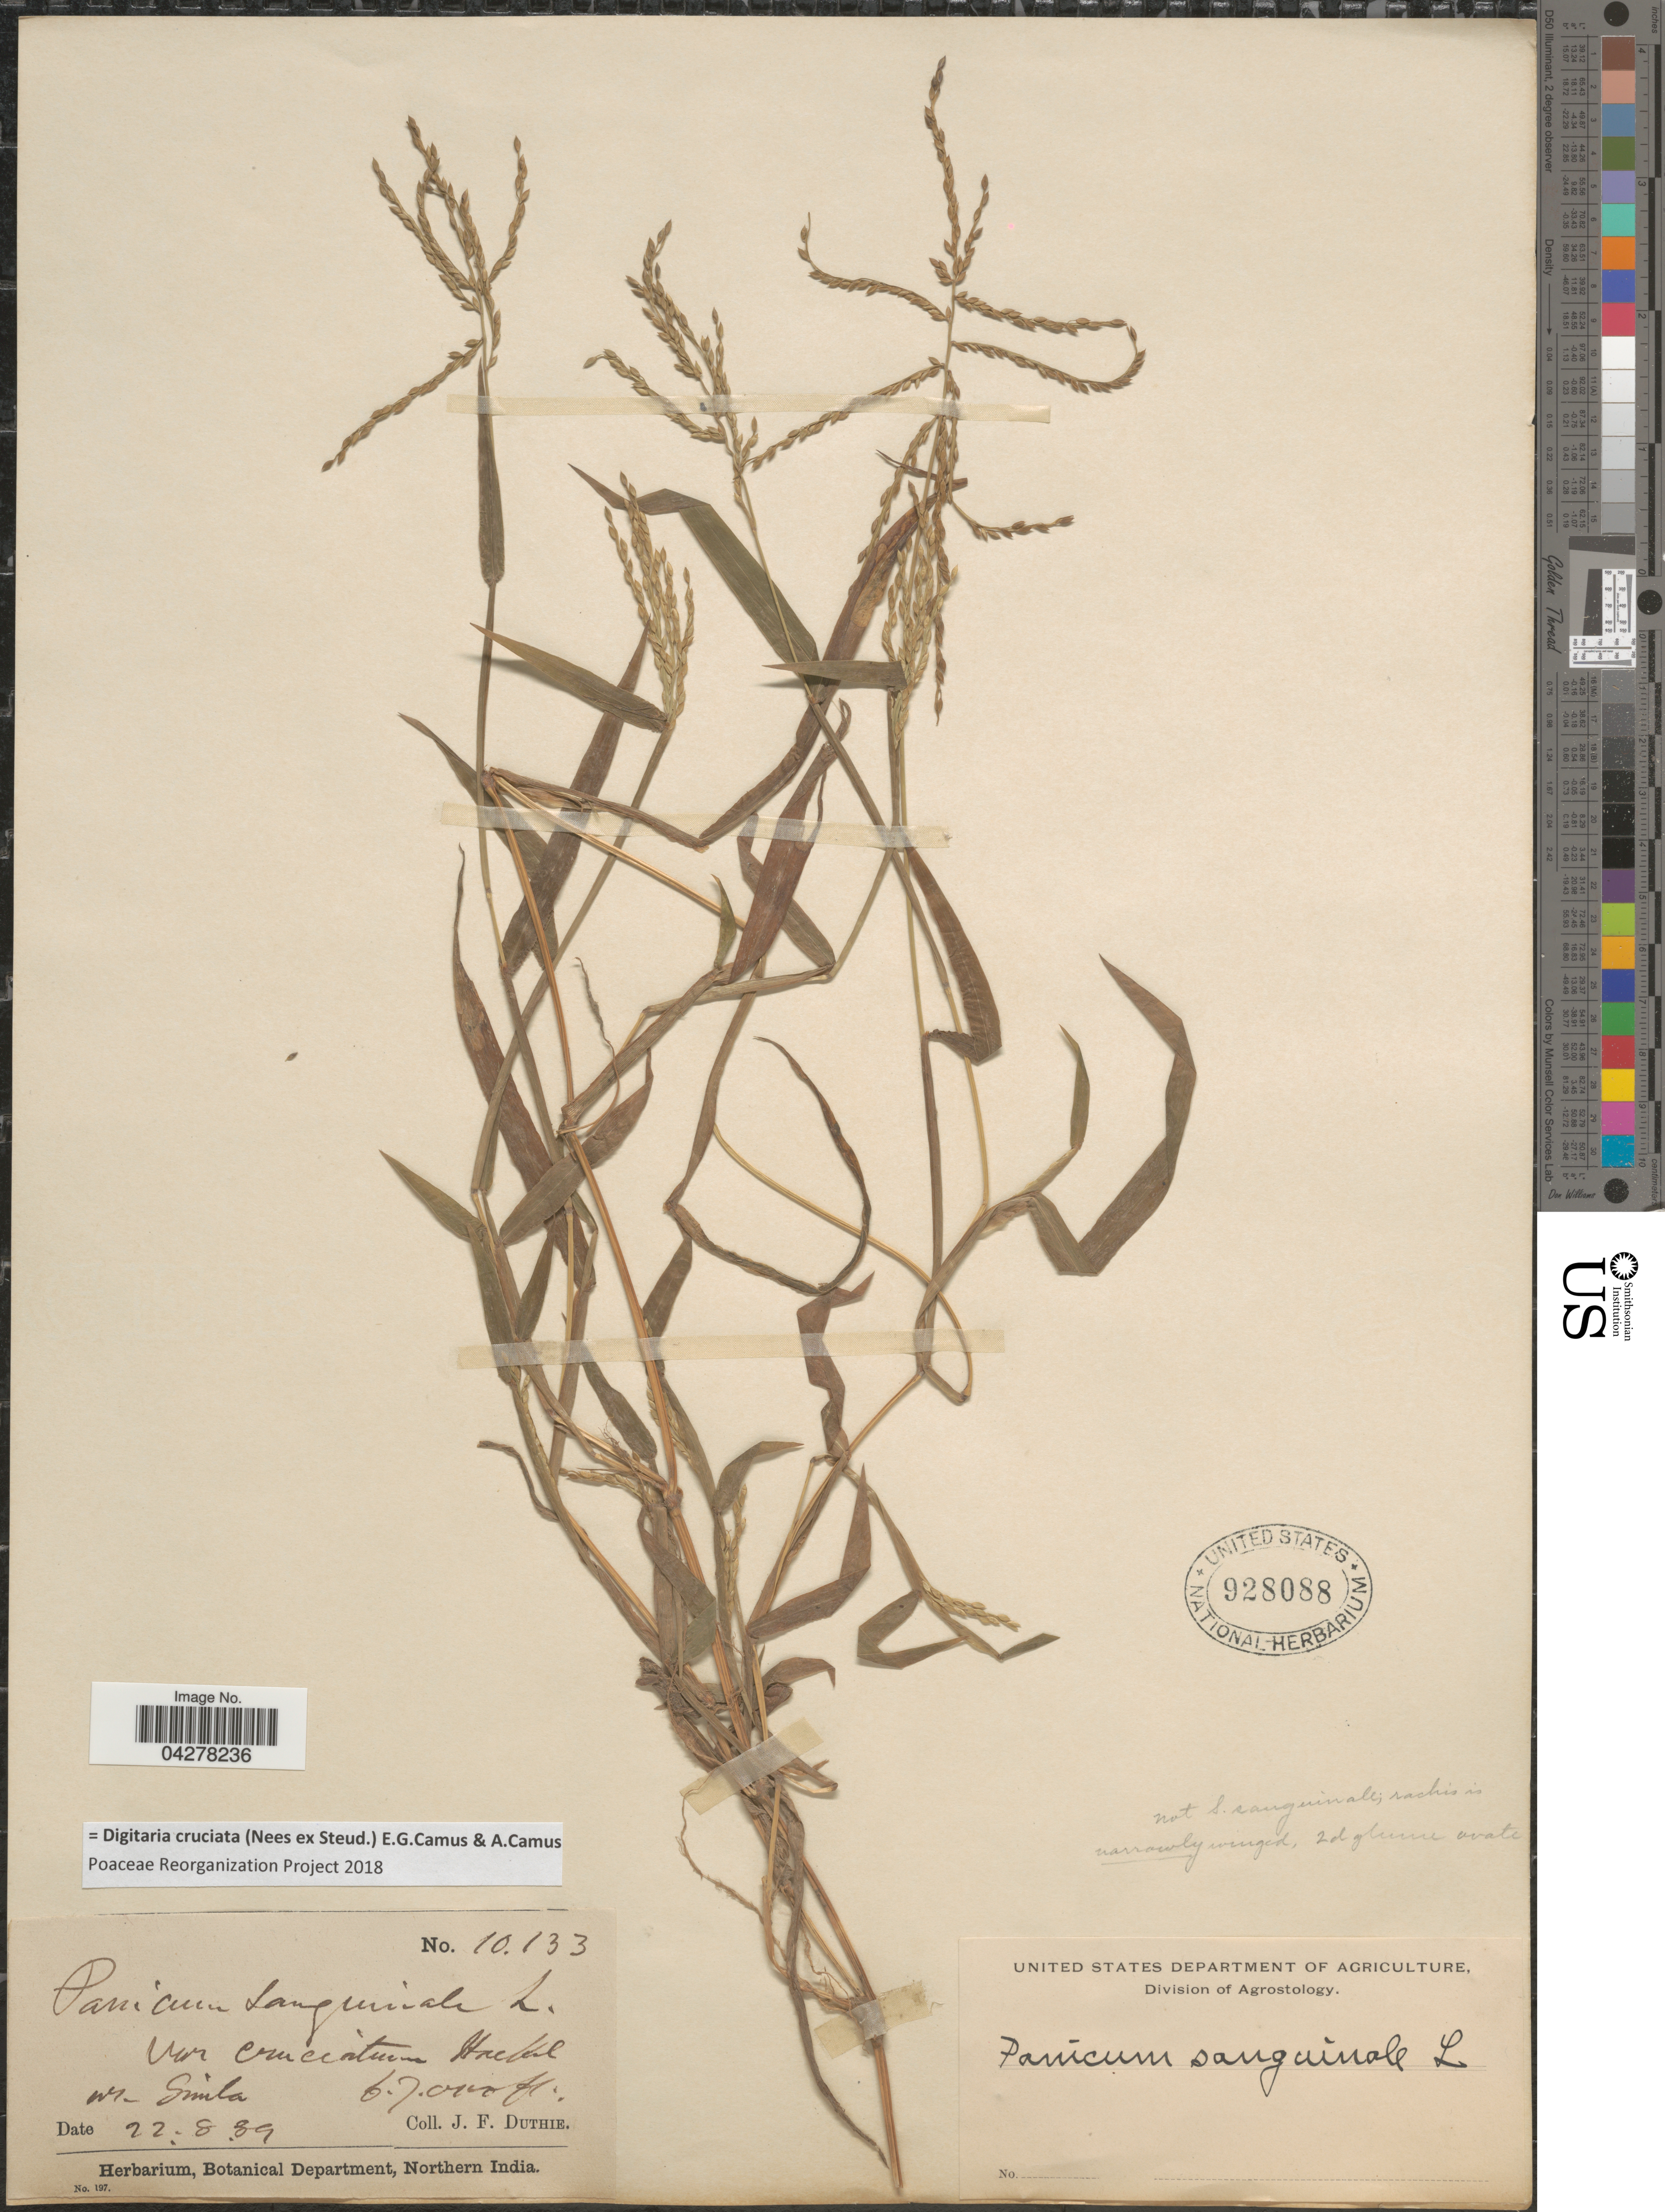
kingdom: Plantae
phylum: Tracheophyta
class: Liliopsida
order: Poales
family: Poaceae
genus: Digitaria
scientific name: Digitaria cruciata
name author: (Nees ex Steud.) A. Camus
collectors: J. F. Duthie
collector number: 10133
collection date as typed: Transcribed d/m/y: 22/8/89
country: India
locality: Nr. Simla.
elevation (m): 20422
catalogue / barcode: US 928088